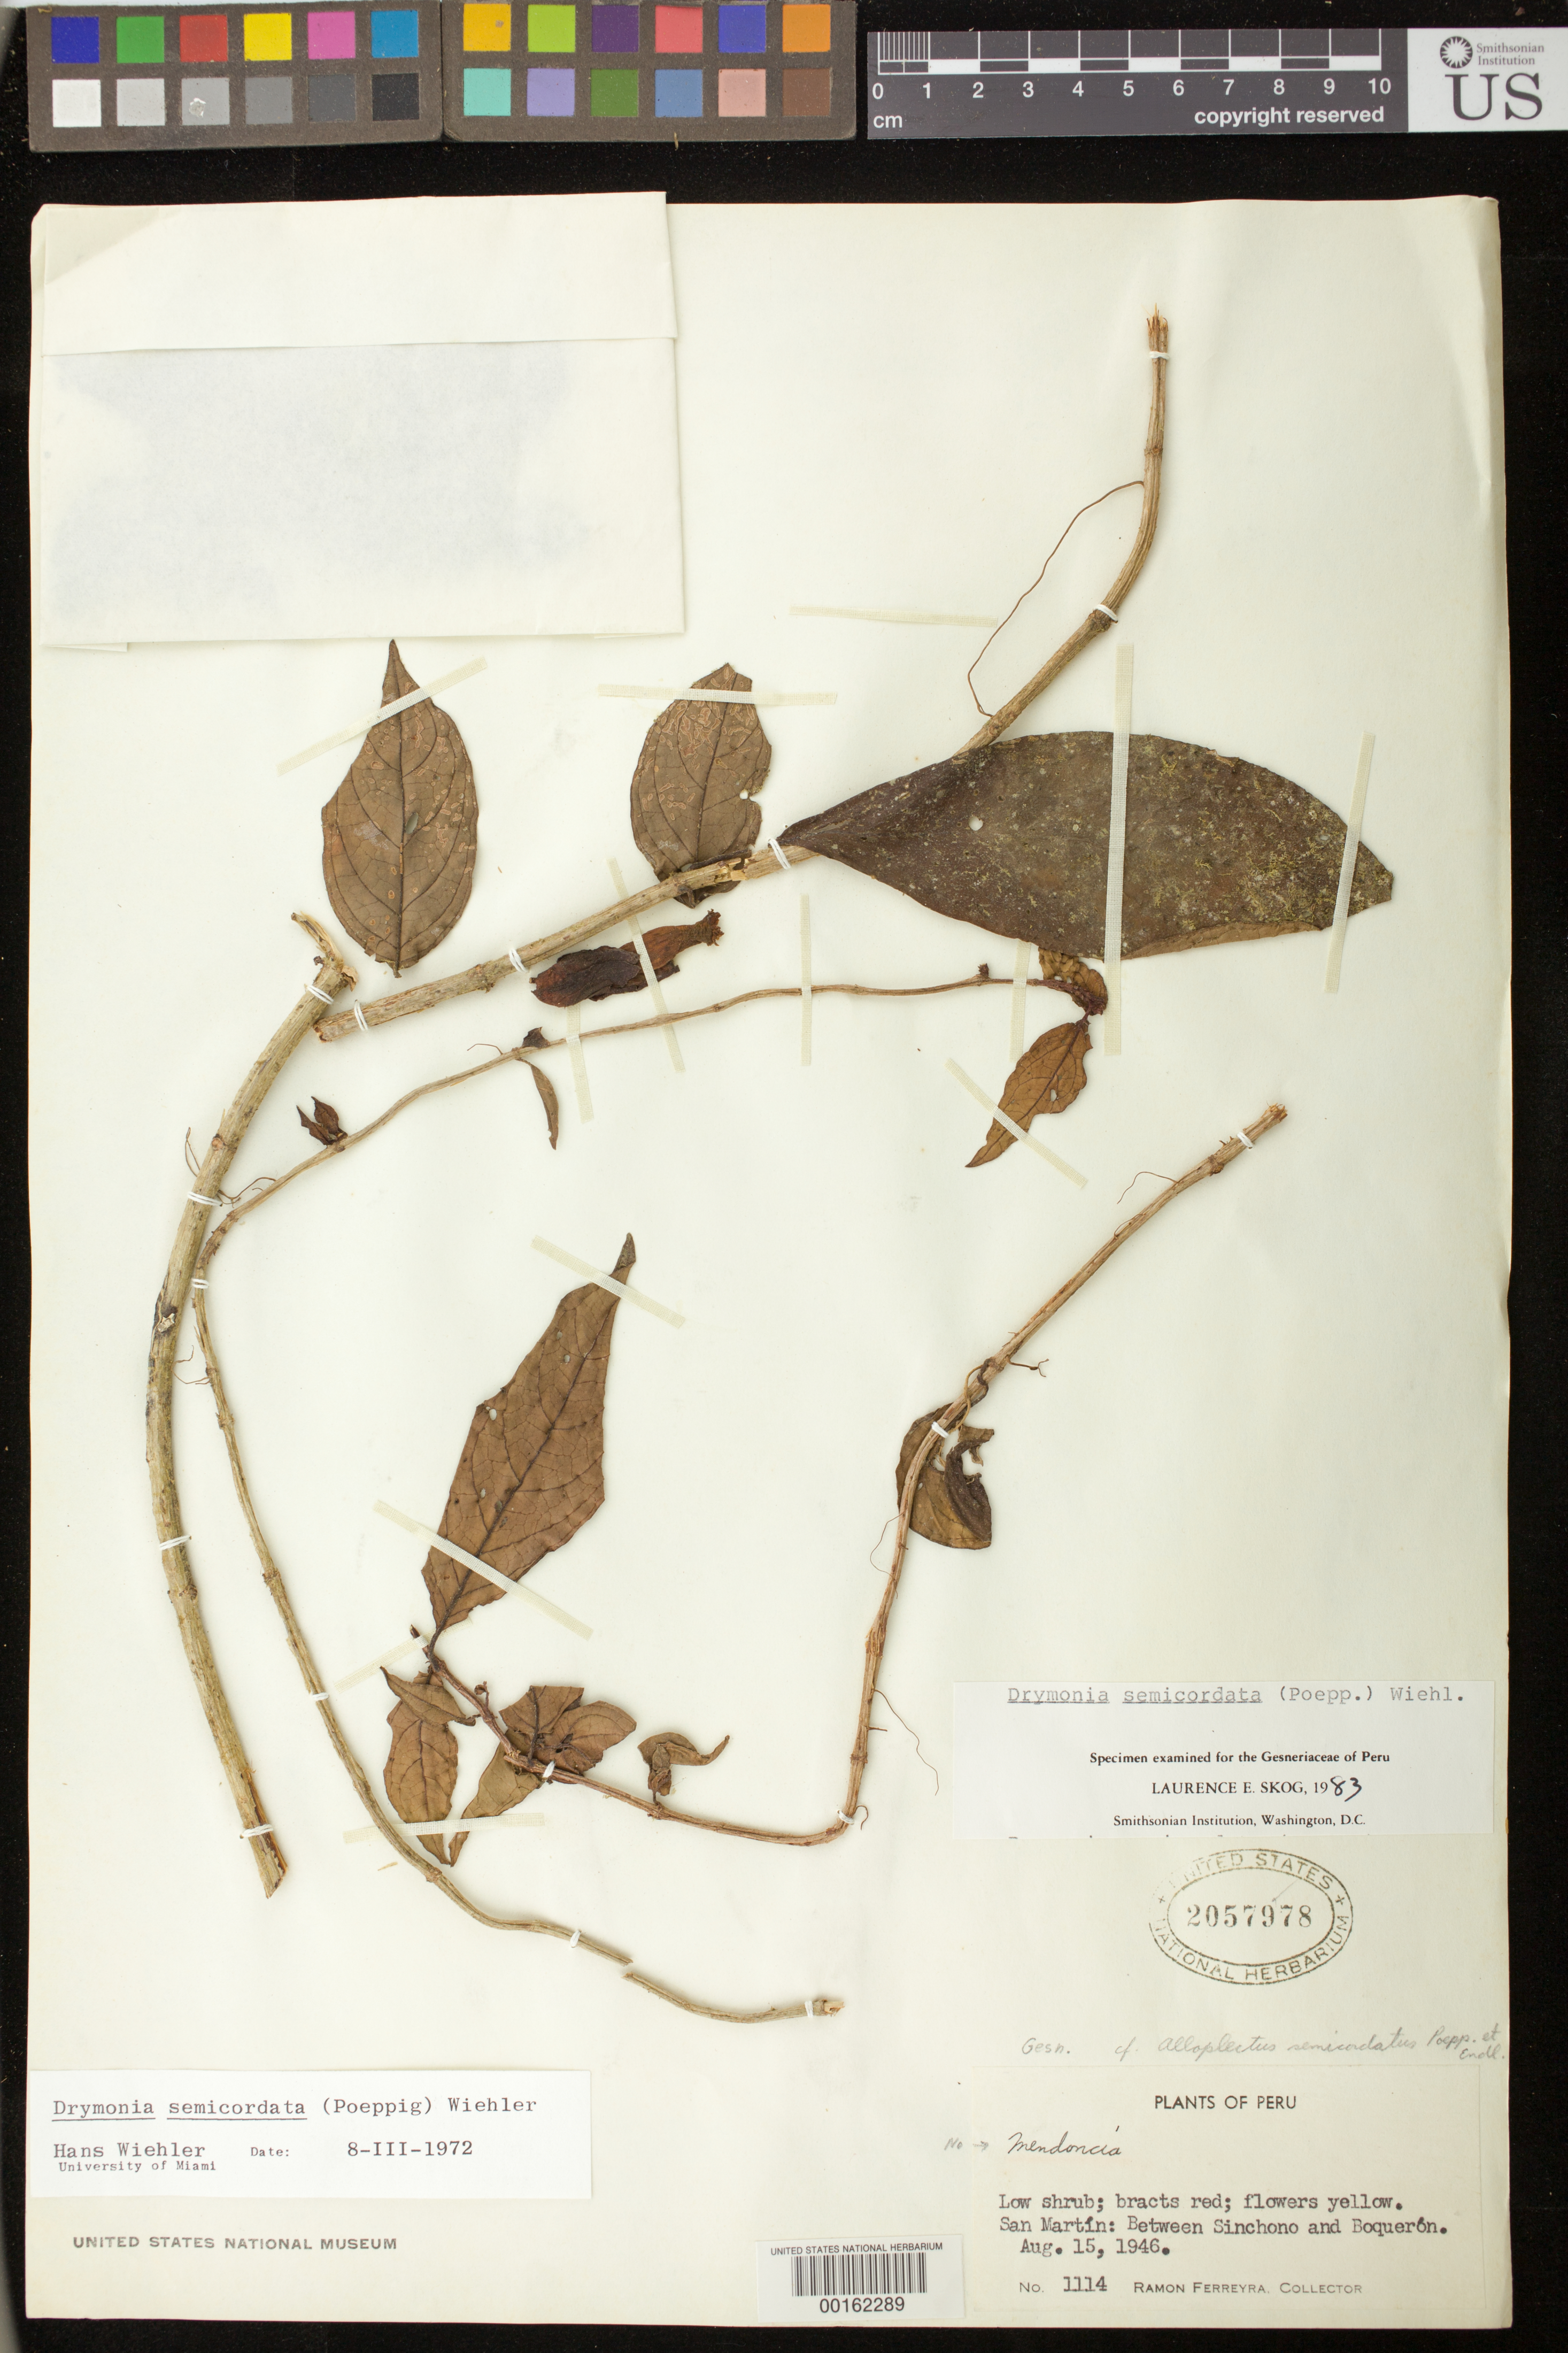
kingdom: Plantae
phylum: Tracheophyta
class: Magnoliopsida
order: Lamiales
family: Gesneriaceae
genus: Drymonia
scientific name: Drymonia semicordata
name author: (Poepp.) Wiehler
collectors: R. A. Ferreyra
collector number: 1114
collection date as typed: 15 Aug 1946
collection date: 1946-08-15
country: Peru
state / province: San Martín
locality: Between Sinchono and Boqueron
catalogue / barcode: US 2057978